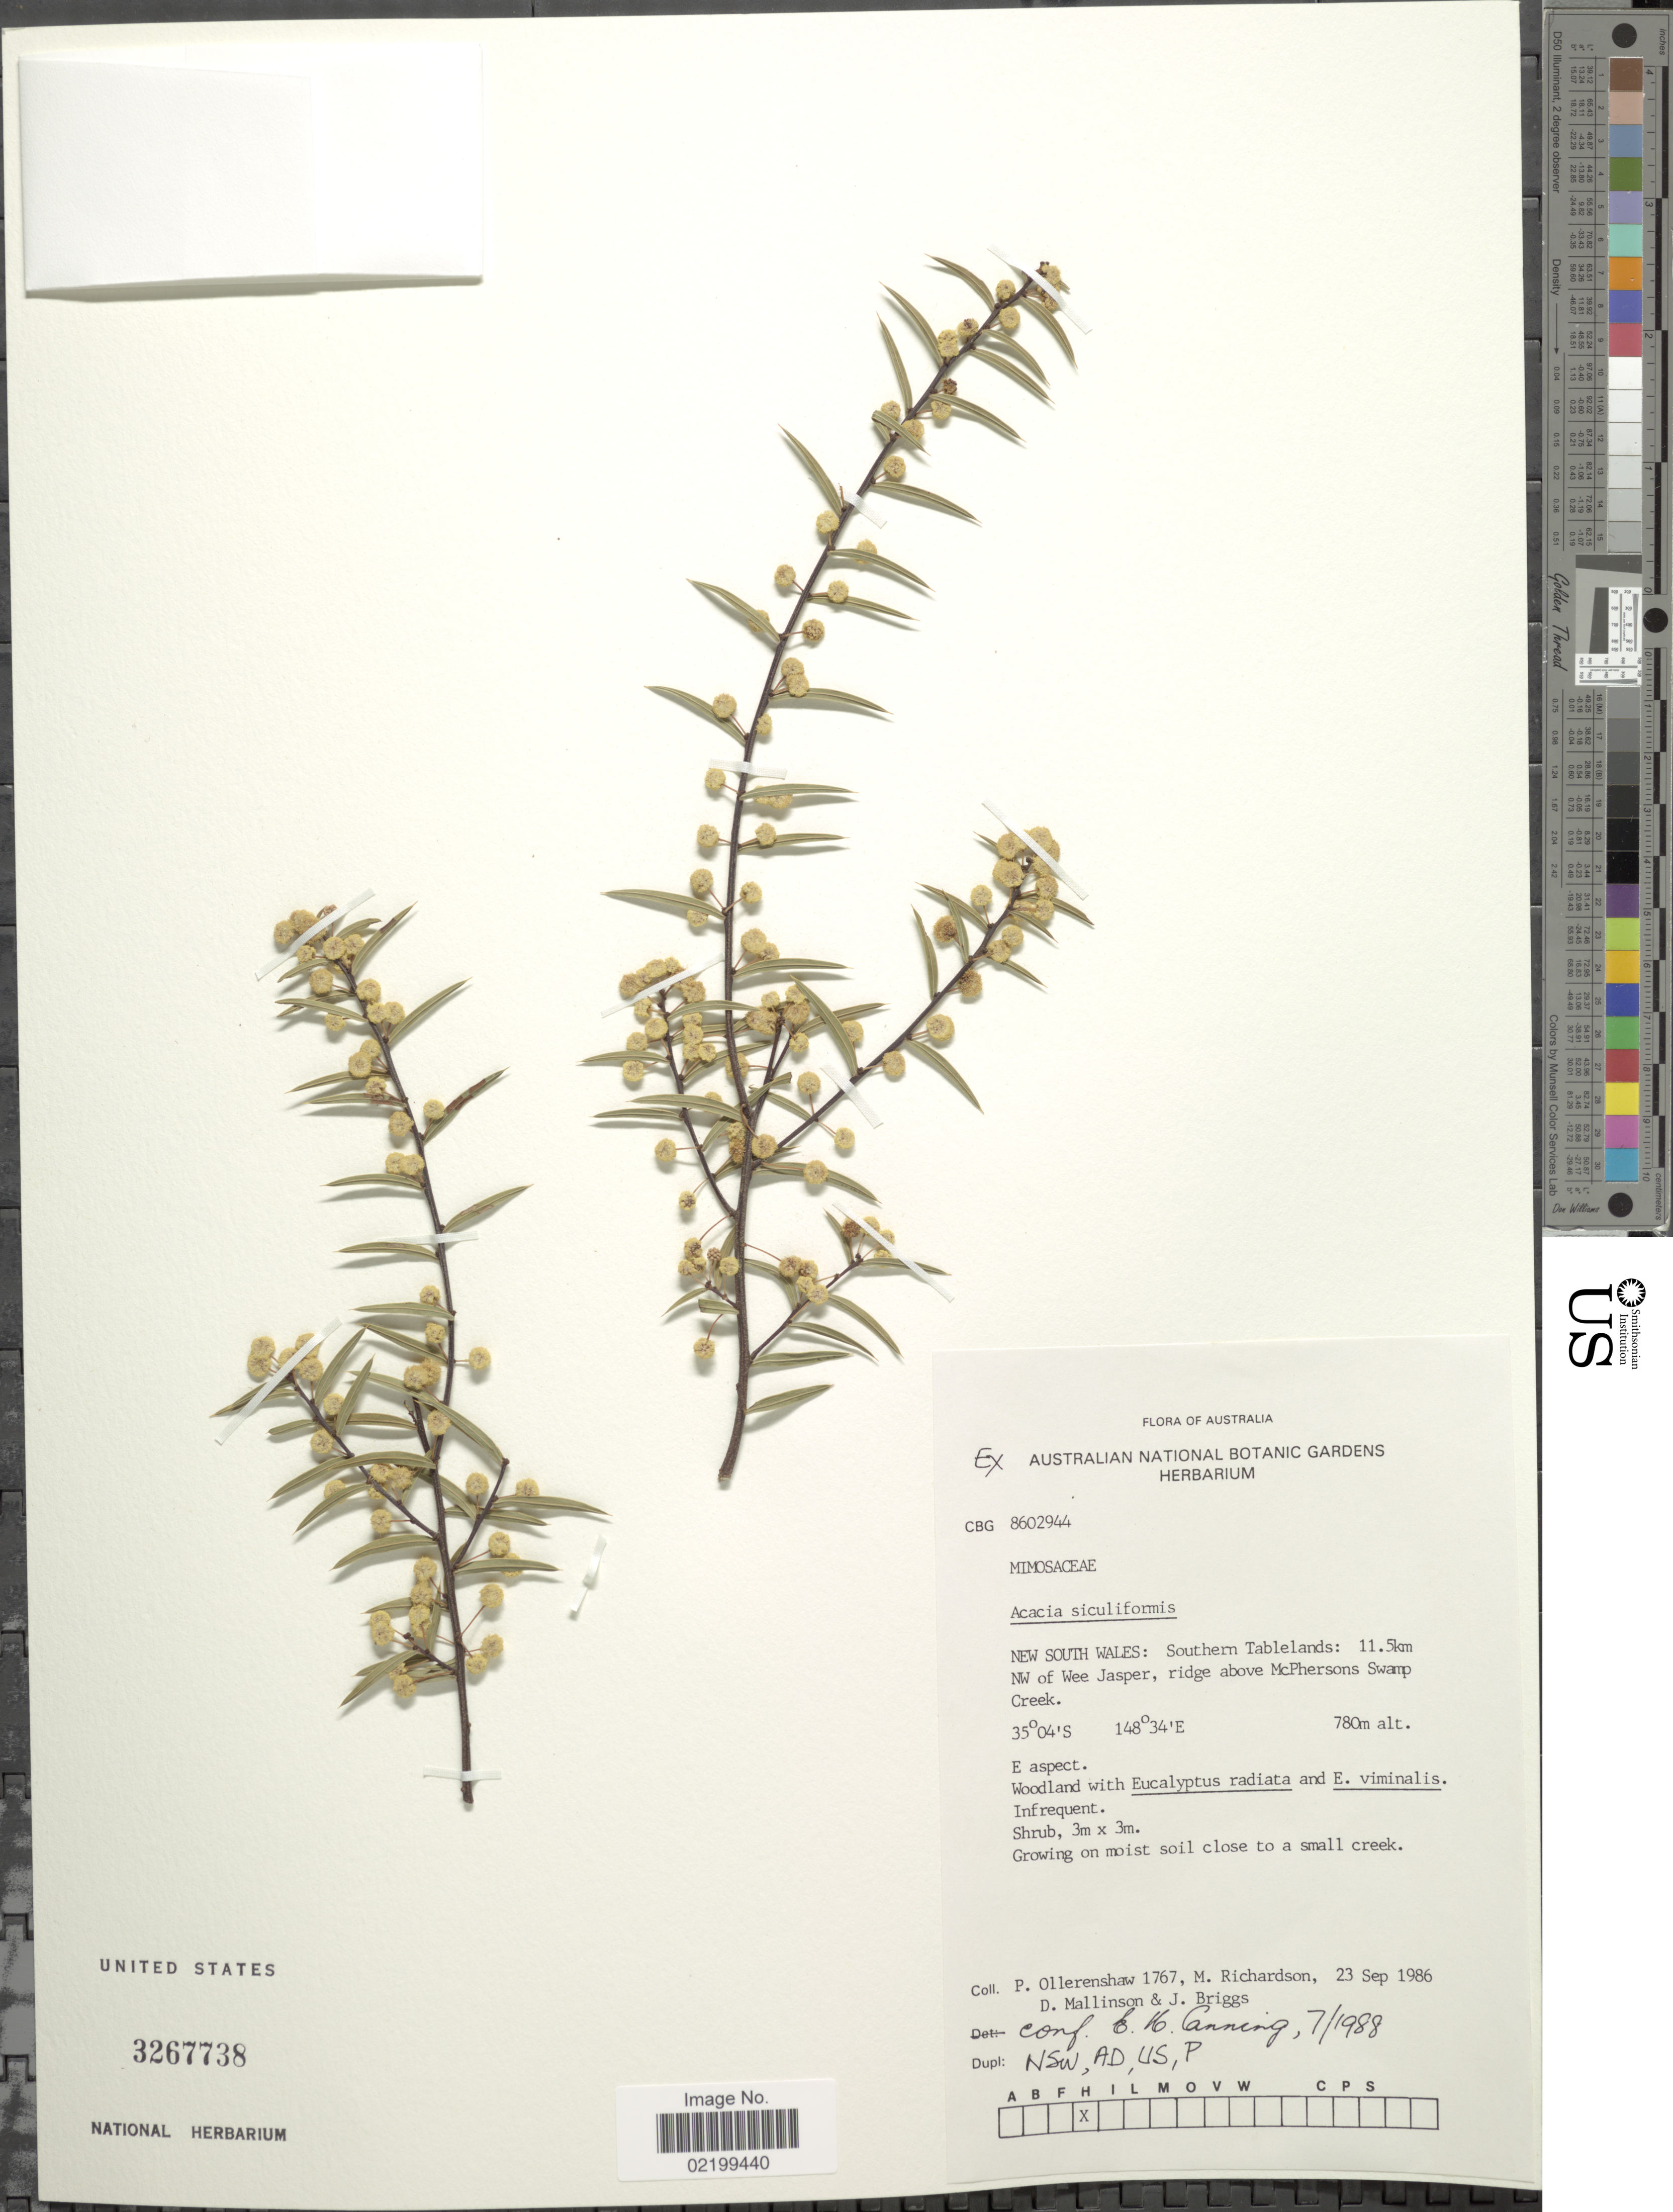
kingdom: Plantae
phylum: Tracheophyta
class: Magnoliopsida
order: Fabales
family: Fabaceae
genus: Acacia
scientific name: Acacia siculiformis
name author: Benth.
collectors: P. Ollerenshaw, M. Richardson, D. Mallinson & J. Briggs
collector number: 1767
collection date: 1986-09-23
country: Australia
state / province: New South Wales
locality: Southern Tablelands: 11.5 km NW of Wee Jasper, ridge above McPhersons Swamp Creek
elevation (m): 780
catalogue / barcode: US 3267738